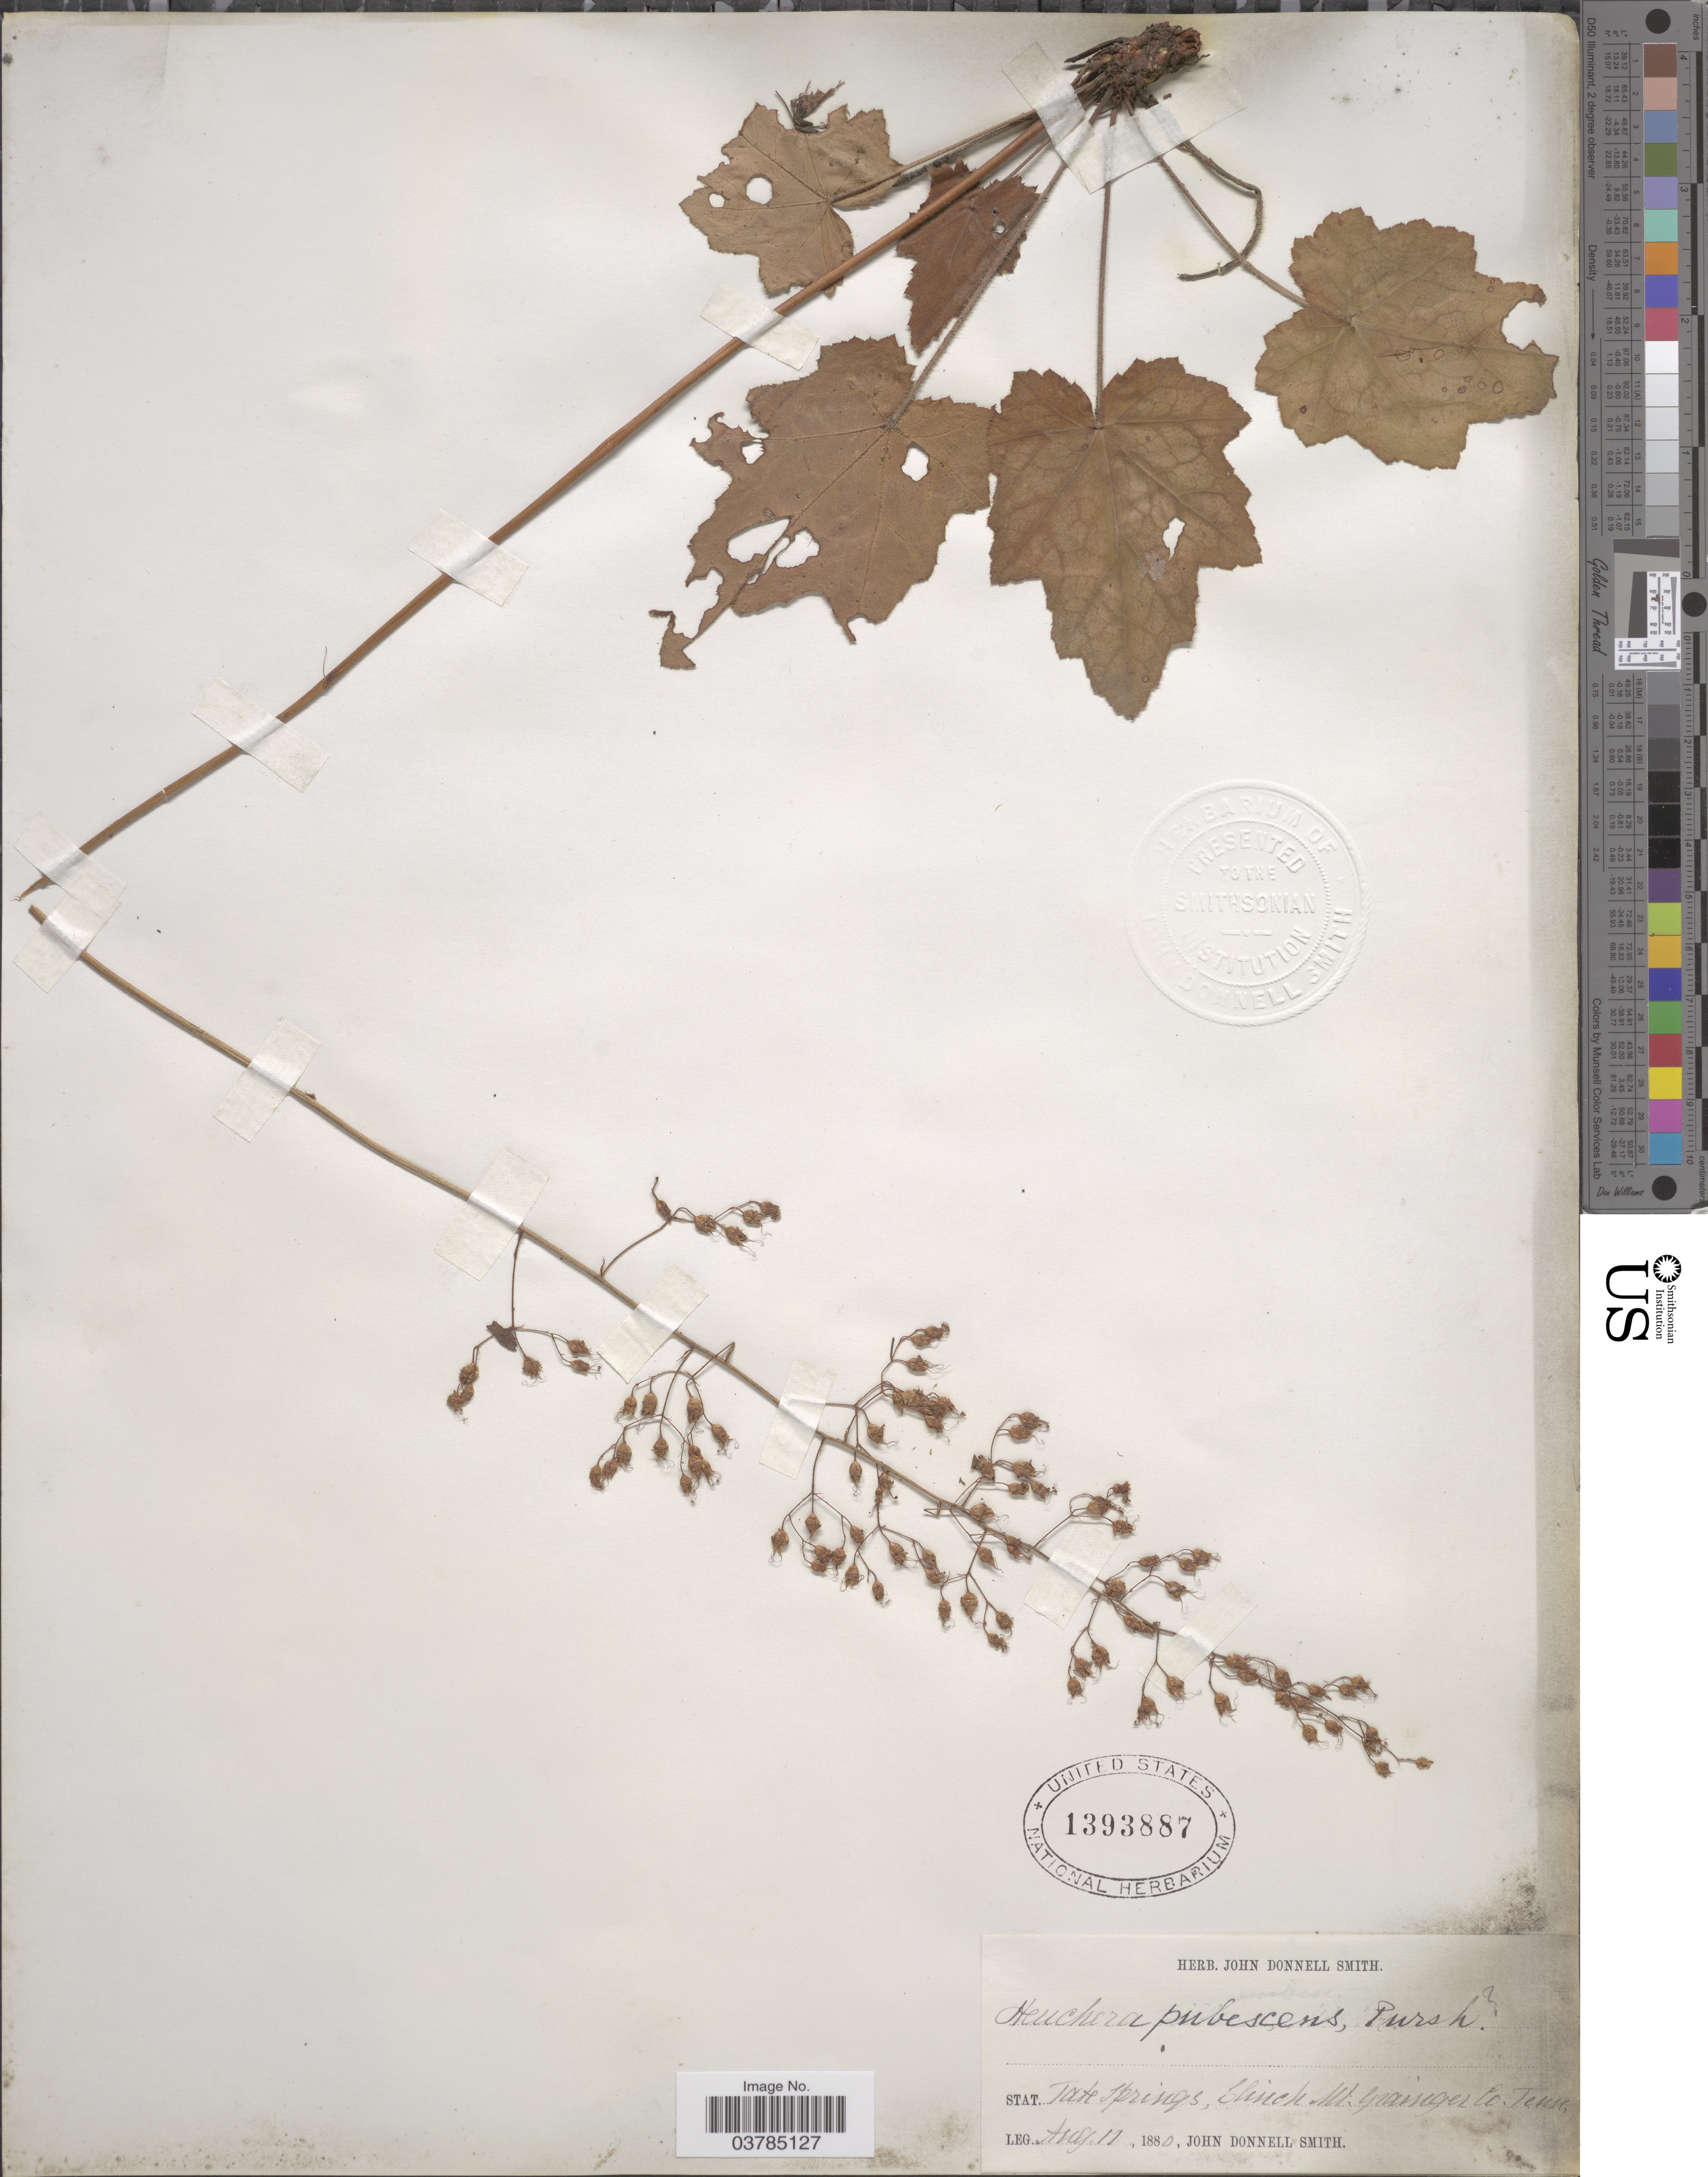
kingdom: Plantae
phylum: Tracheophyta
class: Magnoliopsida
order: Saxifragales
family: Saxifragaceae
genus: Heuchera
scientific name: Heuchera pubescens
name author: Pursh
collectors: J. Donnell Smith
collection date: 1880-08-11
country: United States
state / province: Tennessee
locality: Stat. Tate Springs, Church Mt. Grainger Co.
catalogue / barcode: US 1393887